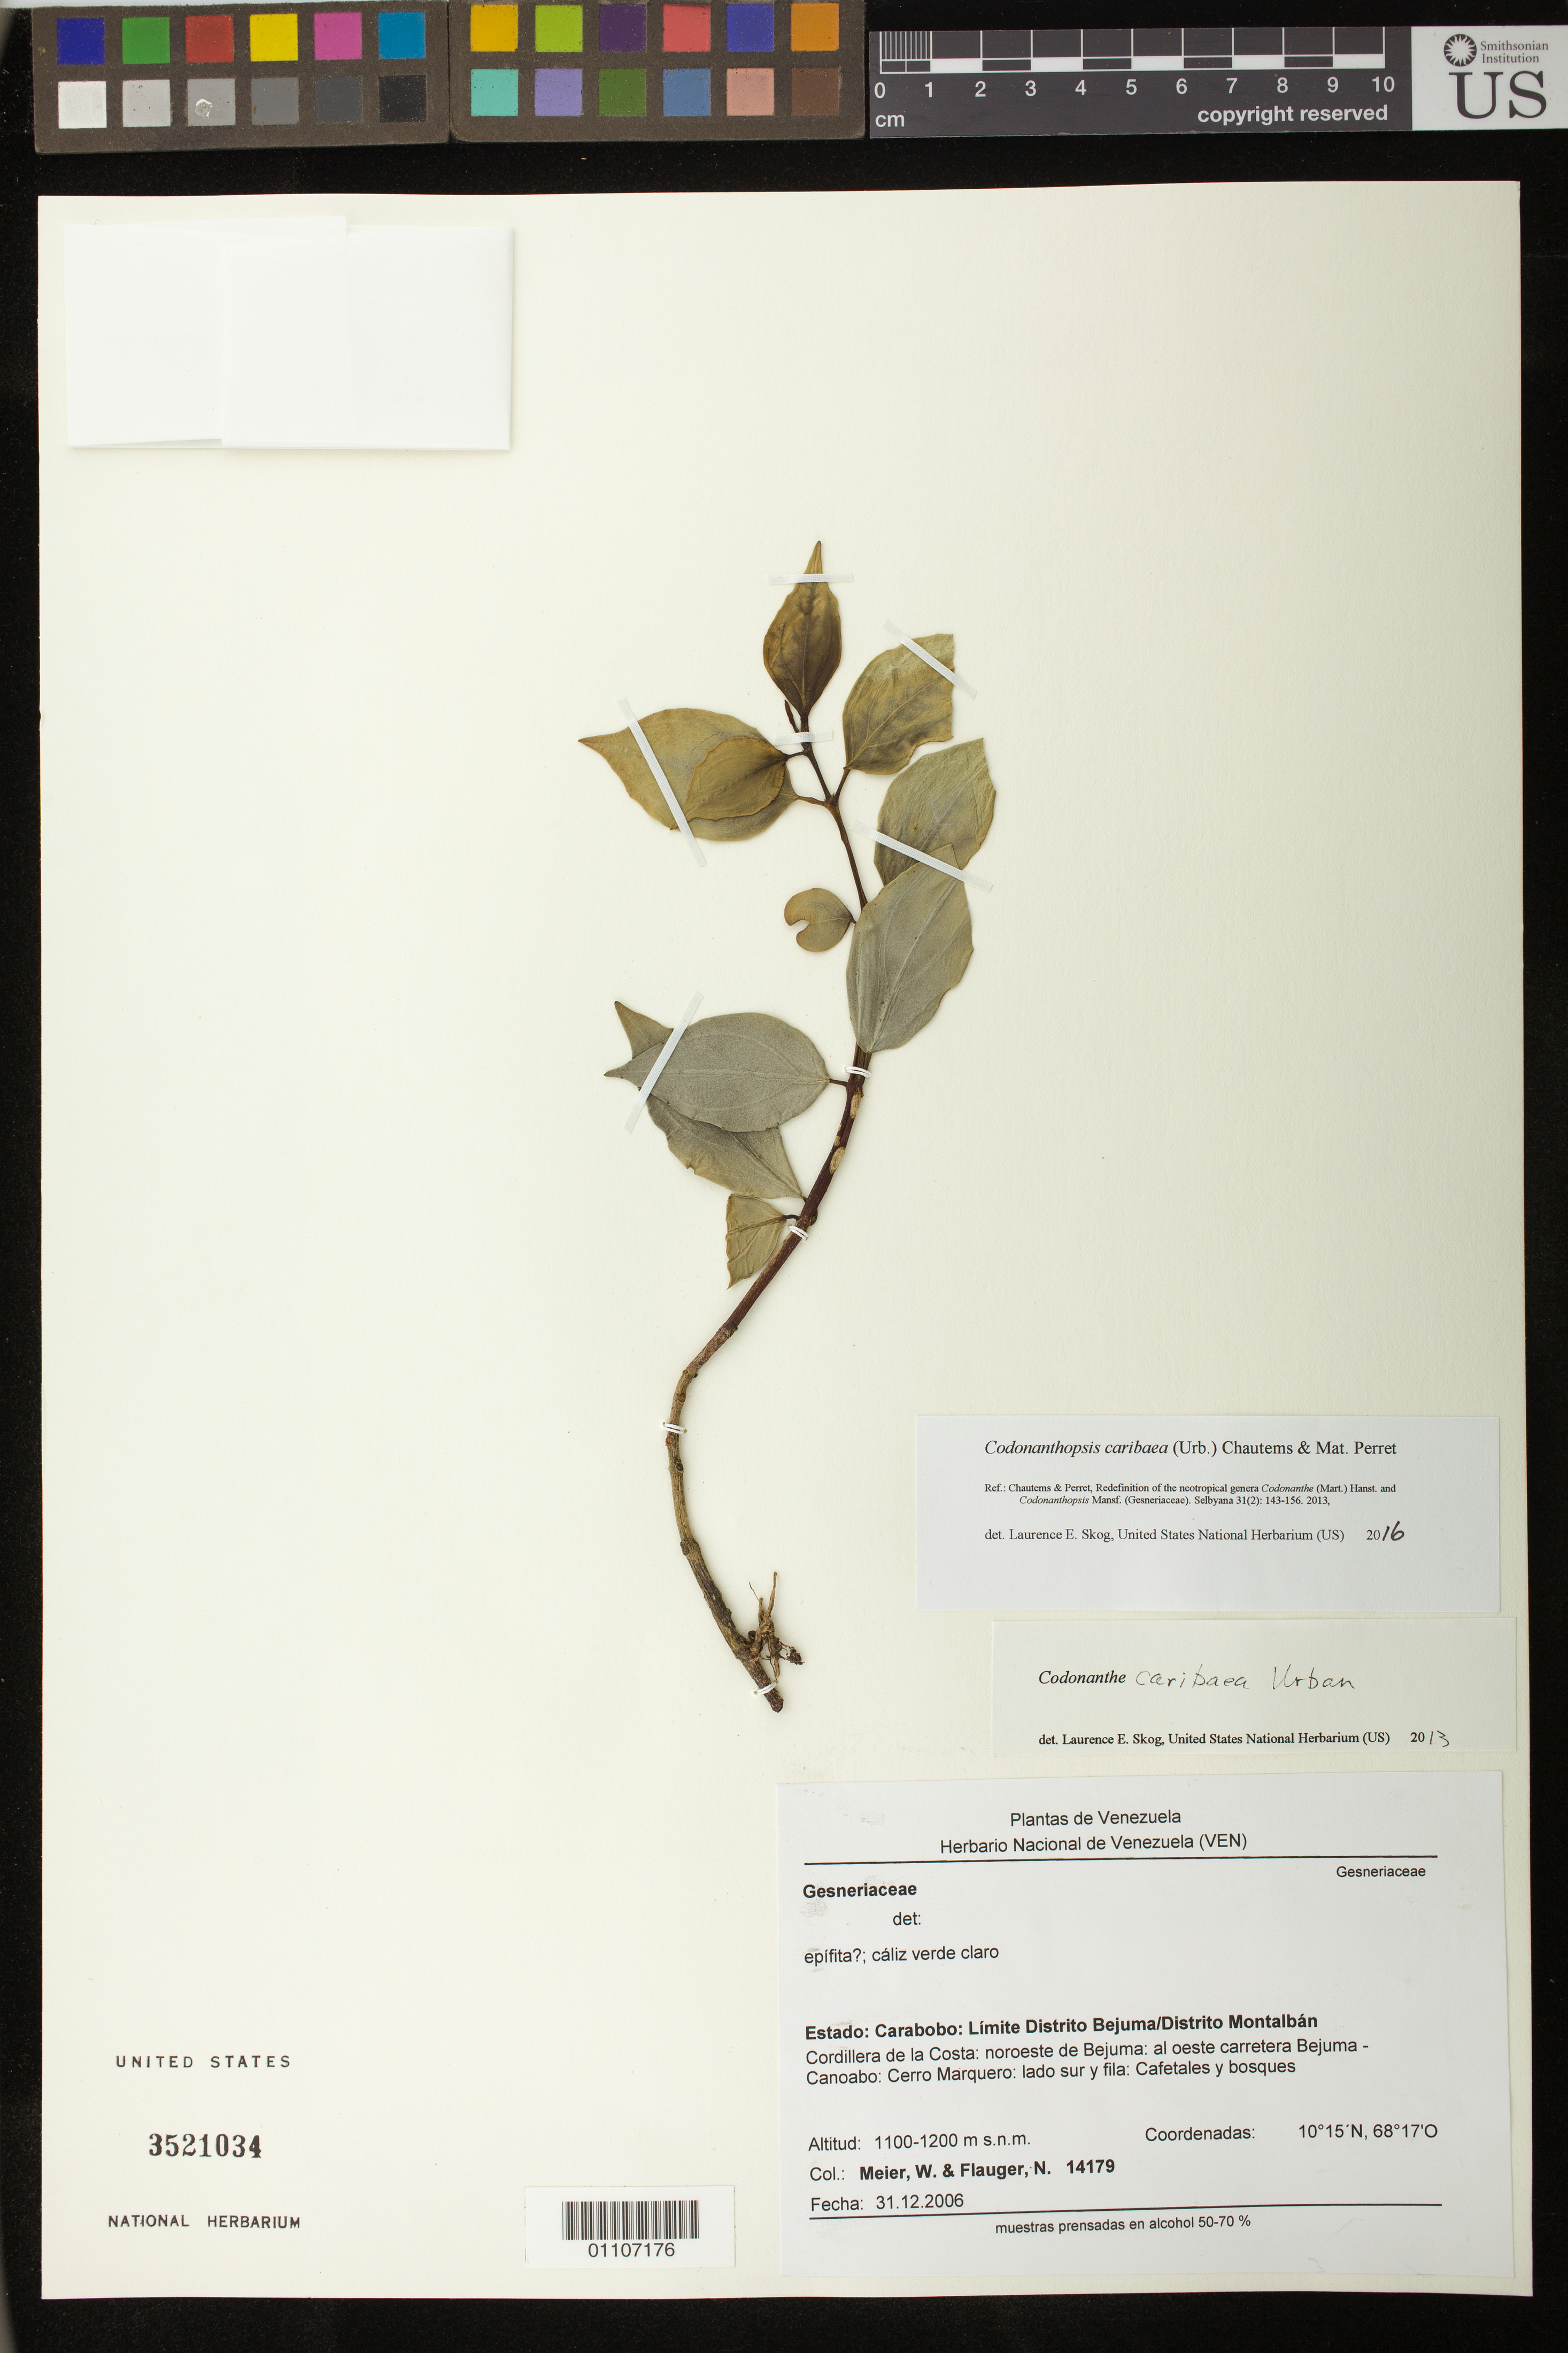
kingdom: Plantae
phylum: Tracheophyta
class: Magnoliopsida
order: Lamiales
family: Gesneriaceae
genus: Codonanthopsis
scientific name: Codonanthopsis caribaea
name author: (Urb.) Chautems & Mat.Perret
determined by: Skog, Laurence E.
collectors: W. Meier & N. Flauger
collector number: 14179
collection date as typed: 31 Dec 2006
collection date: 2006-12-31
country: Venezuela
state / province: Carabobo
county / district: Montalbán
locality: Cordillera de la Costa: NE de Bejuma: E carretera Bejuma-Canoabo: Cerro Marquero: carretera de tierra Mucundo-Guamo.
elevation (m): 1000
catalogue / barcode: US 3521034